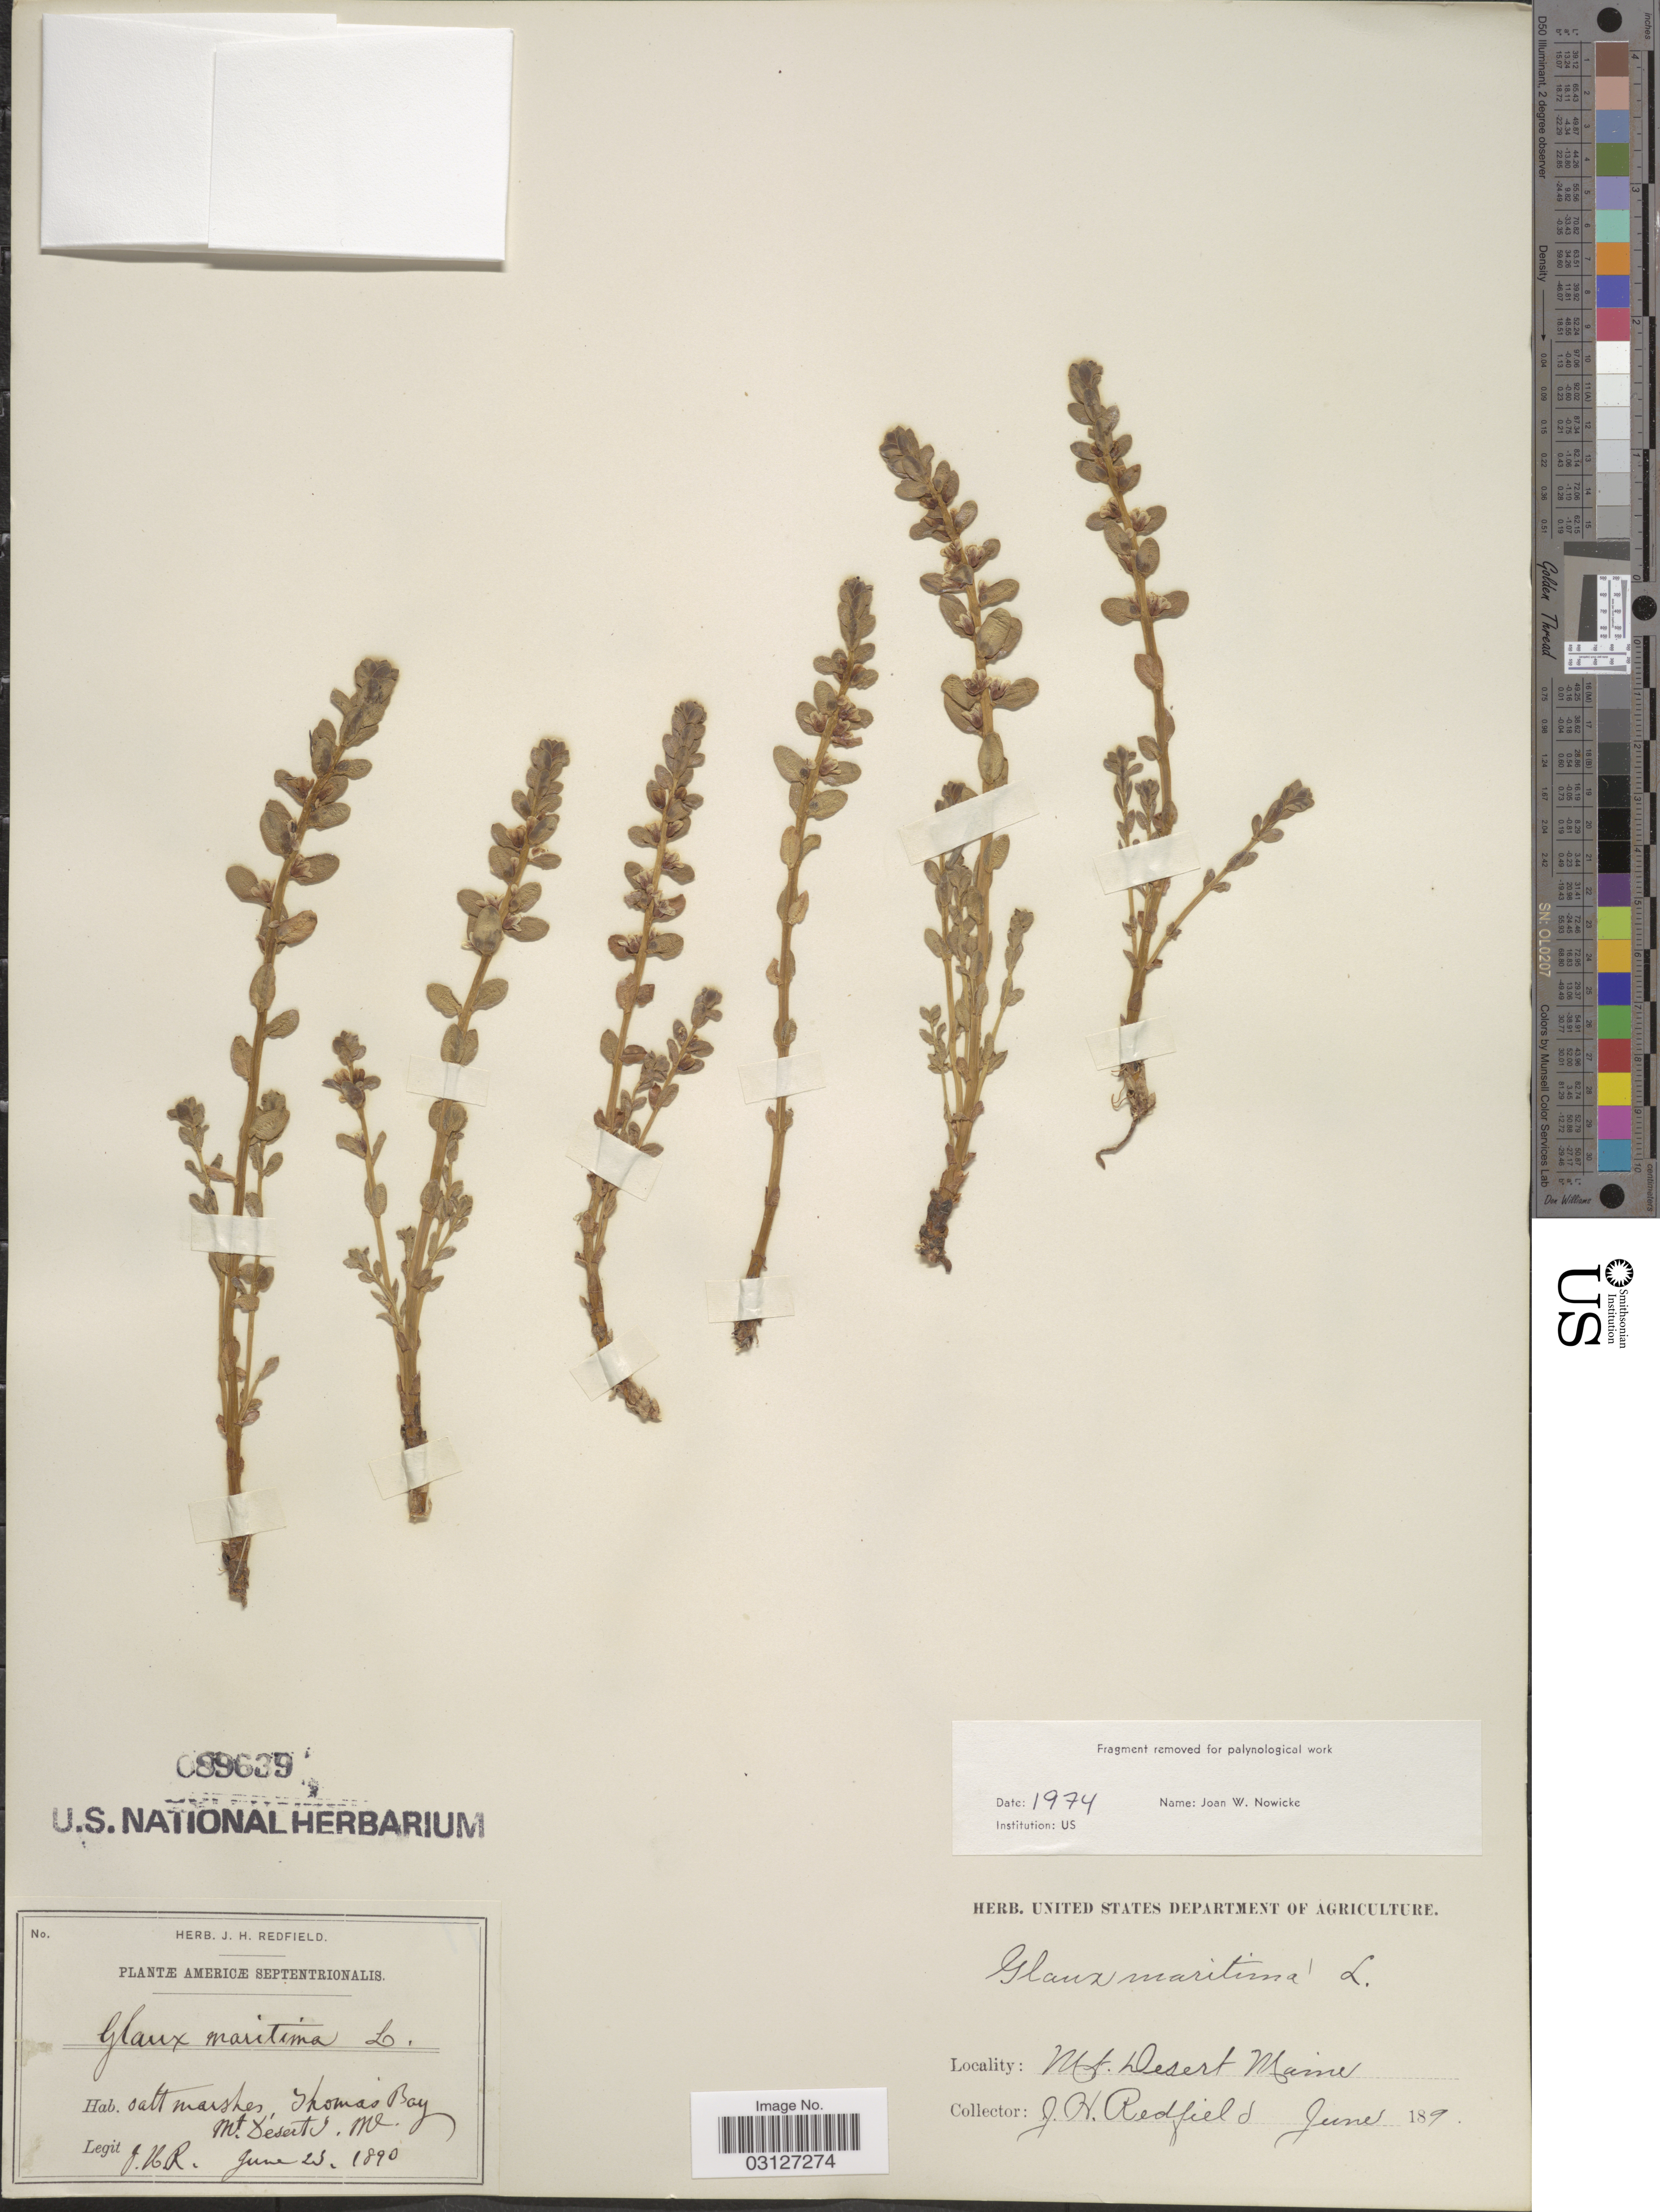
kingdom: Plantae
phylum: Tracheophyta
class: Magnoliopsida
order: Ericales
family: Primulaceae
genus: Glaux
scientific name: Glaux maritima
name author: L.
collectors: J. Redfield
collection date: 1890-06-23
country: United States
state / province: Maine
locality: Salt marshes, Thomas Bay, Mt. Desert.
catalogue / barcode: US 89639